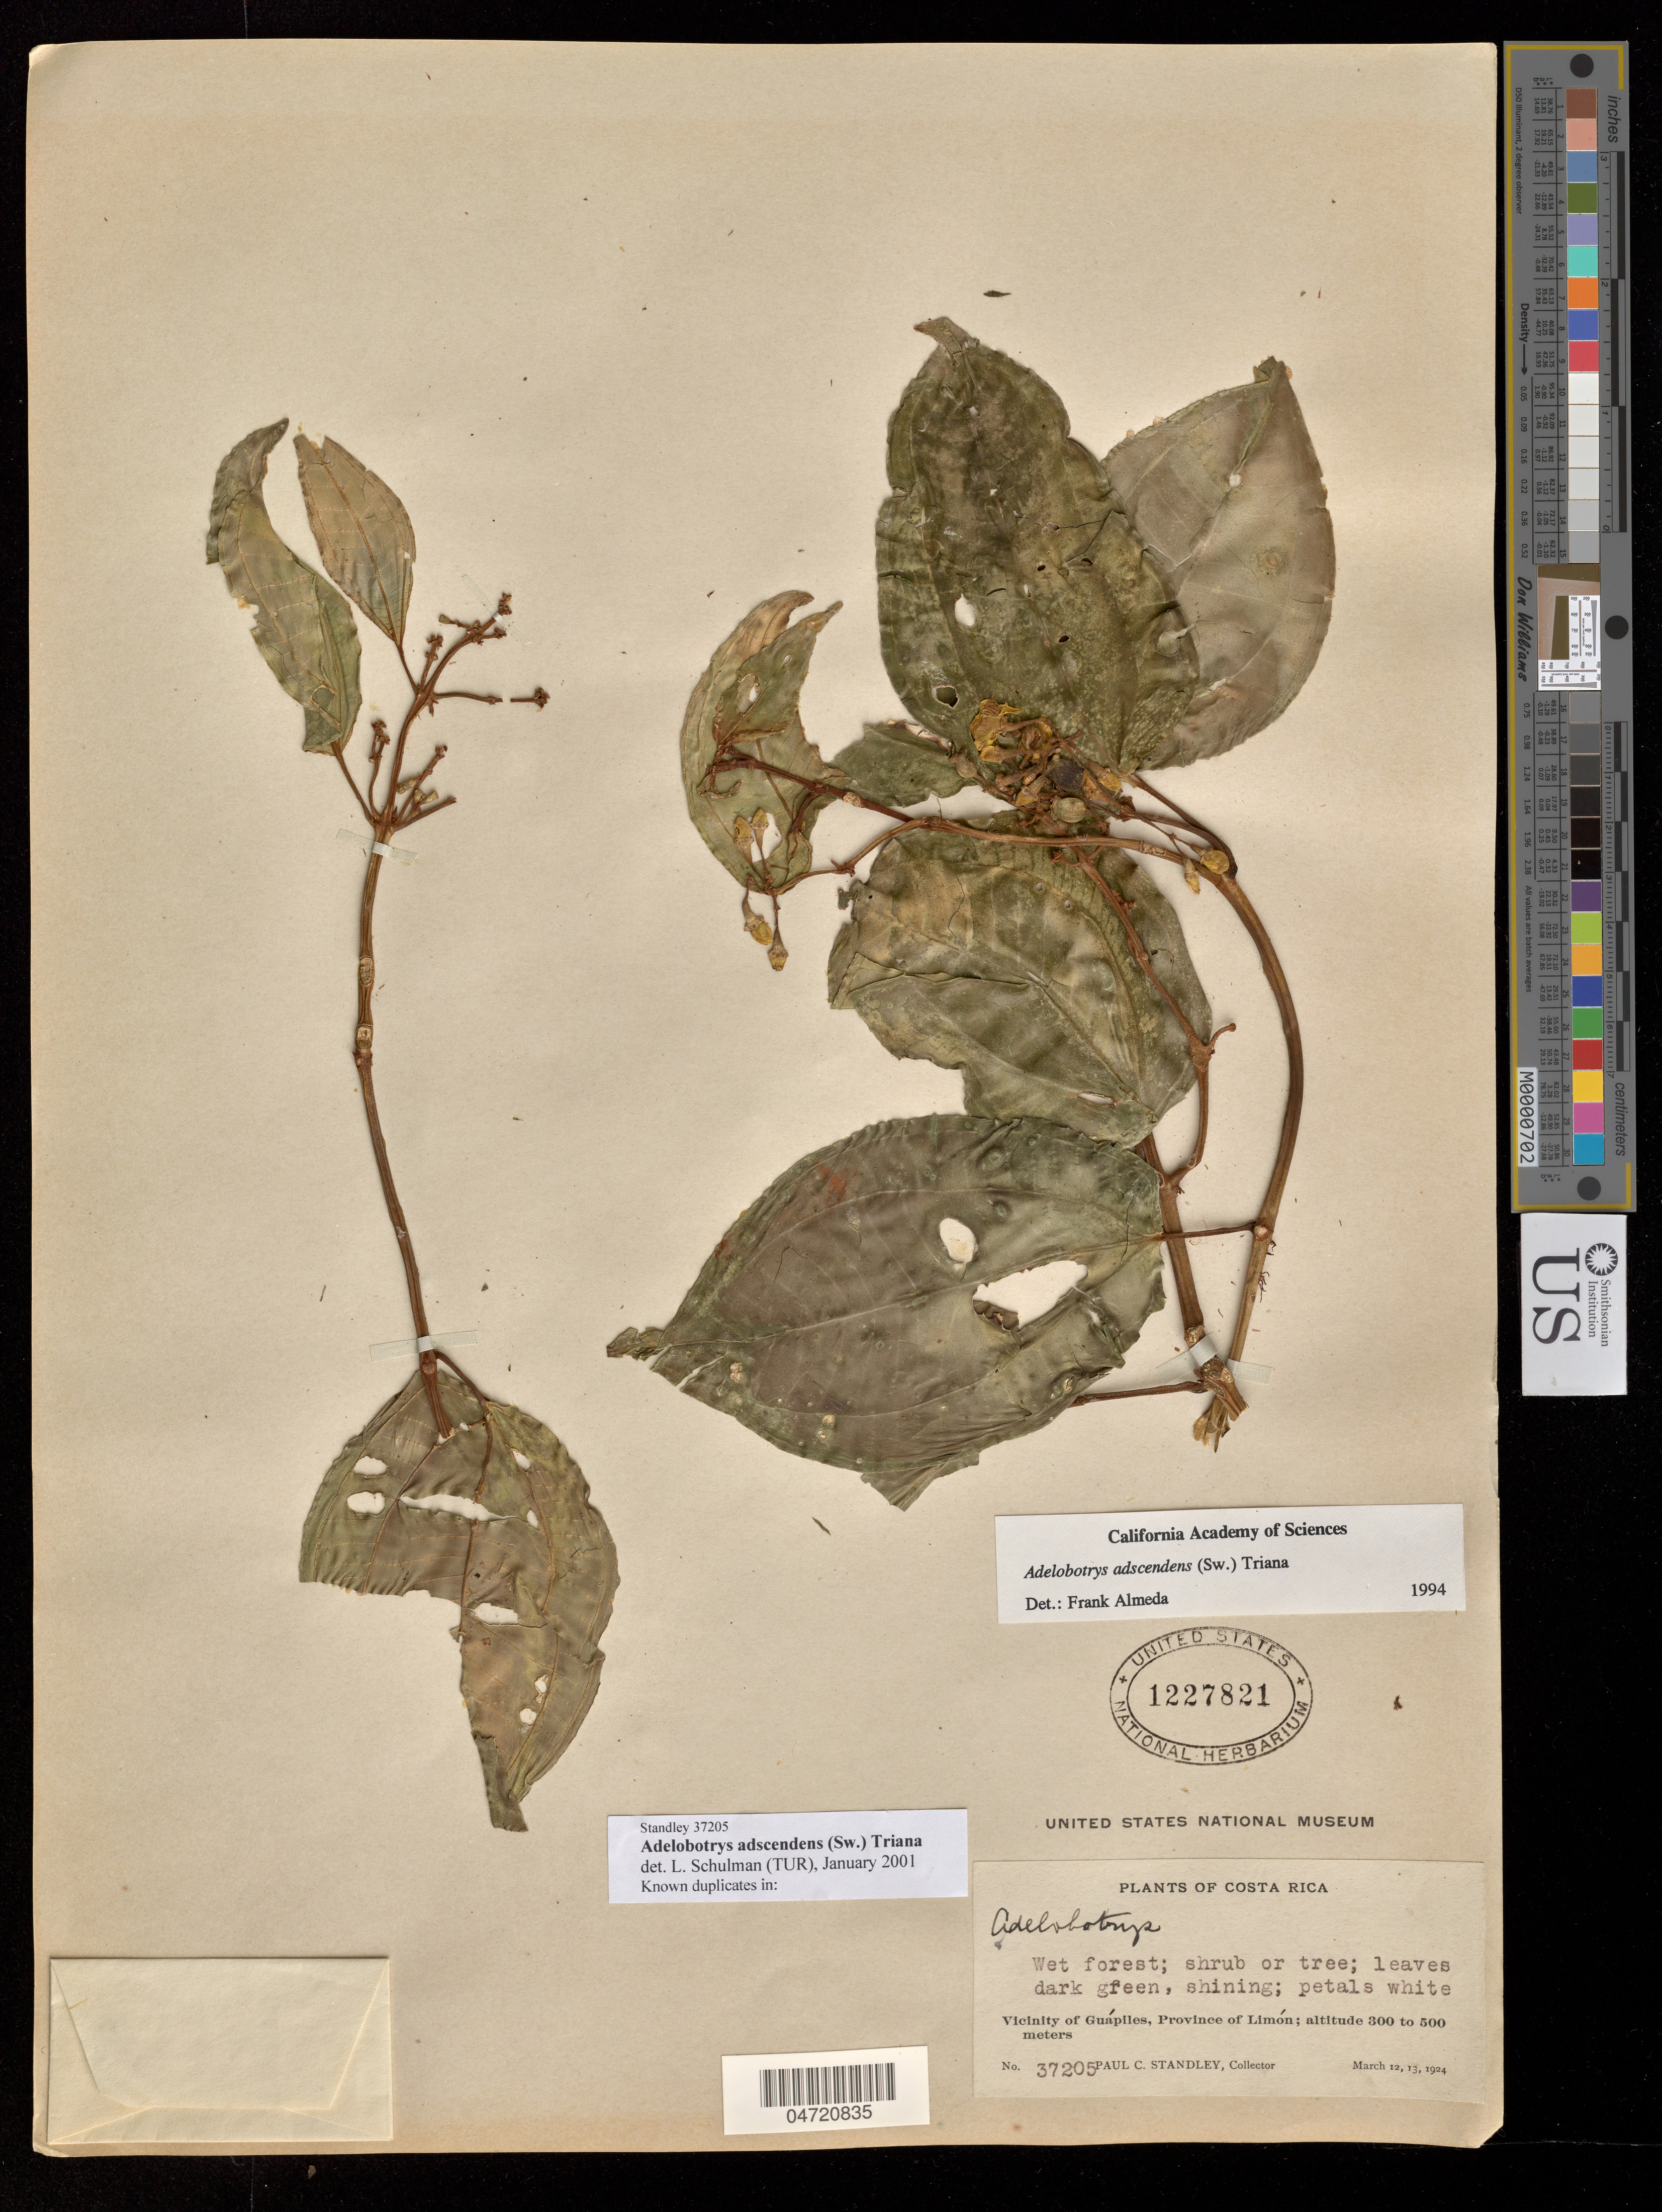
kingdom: Plantae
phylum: Tracheophyta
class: Magnoliopsida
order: Myrtales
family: Melastomataceae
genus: Adelobotrys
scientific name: Adelobotrys adscendens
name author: (Sw.) Triana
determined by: Schulman, Leif, (TUR), University of Turku (FINLAND)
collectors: P. C. Standley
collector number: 37205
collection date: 1924-03-12/1924-03-13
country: Costa Rica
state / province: Limón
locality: Vicinity of Guapiles.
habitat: Wet forest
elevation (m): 300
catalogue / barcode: US 1227821